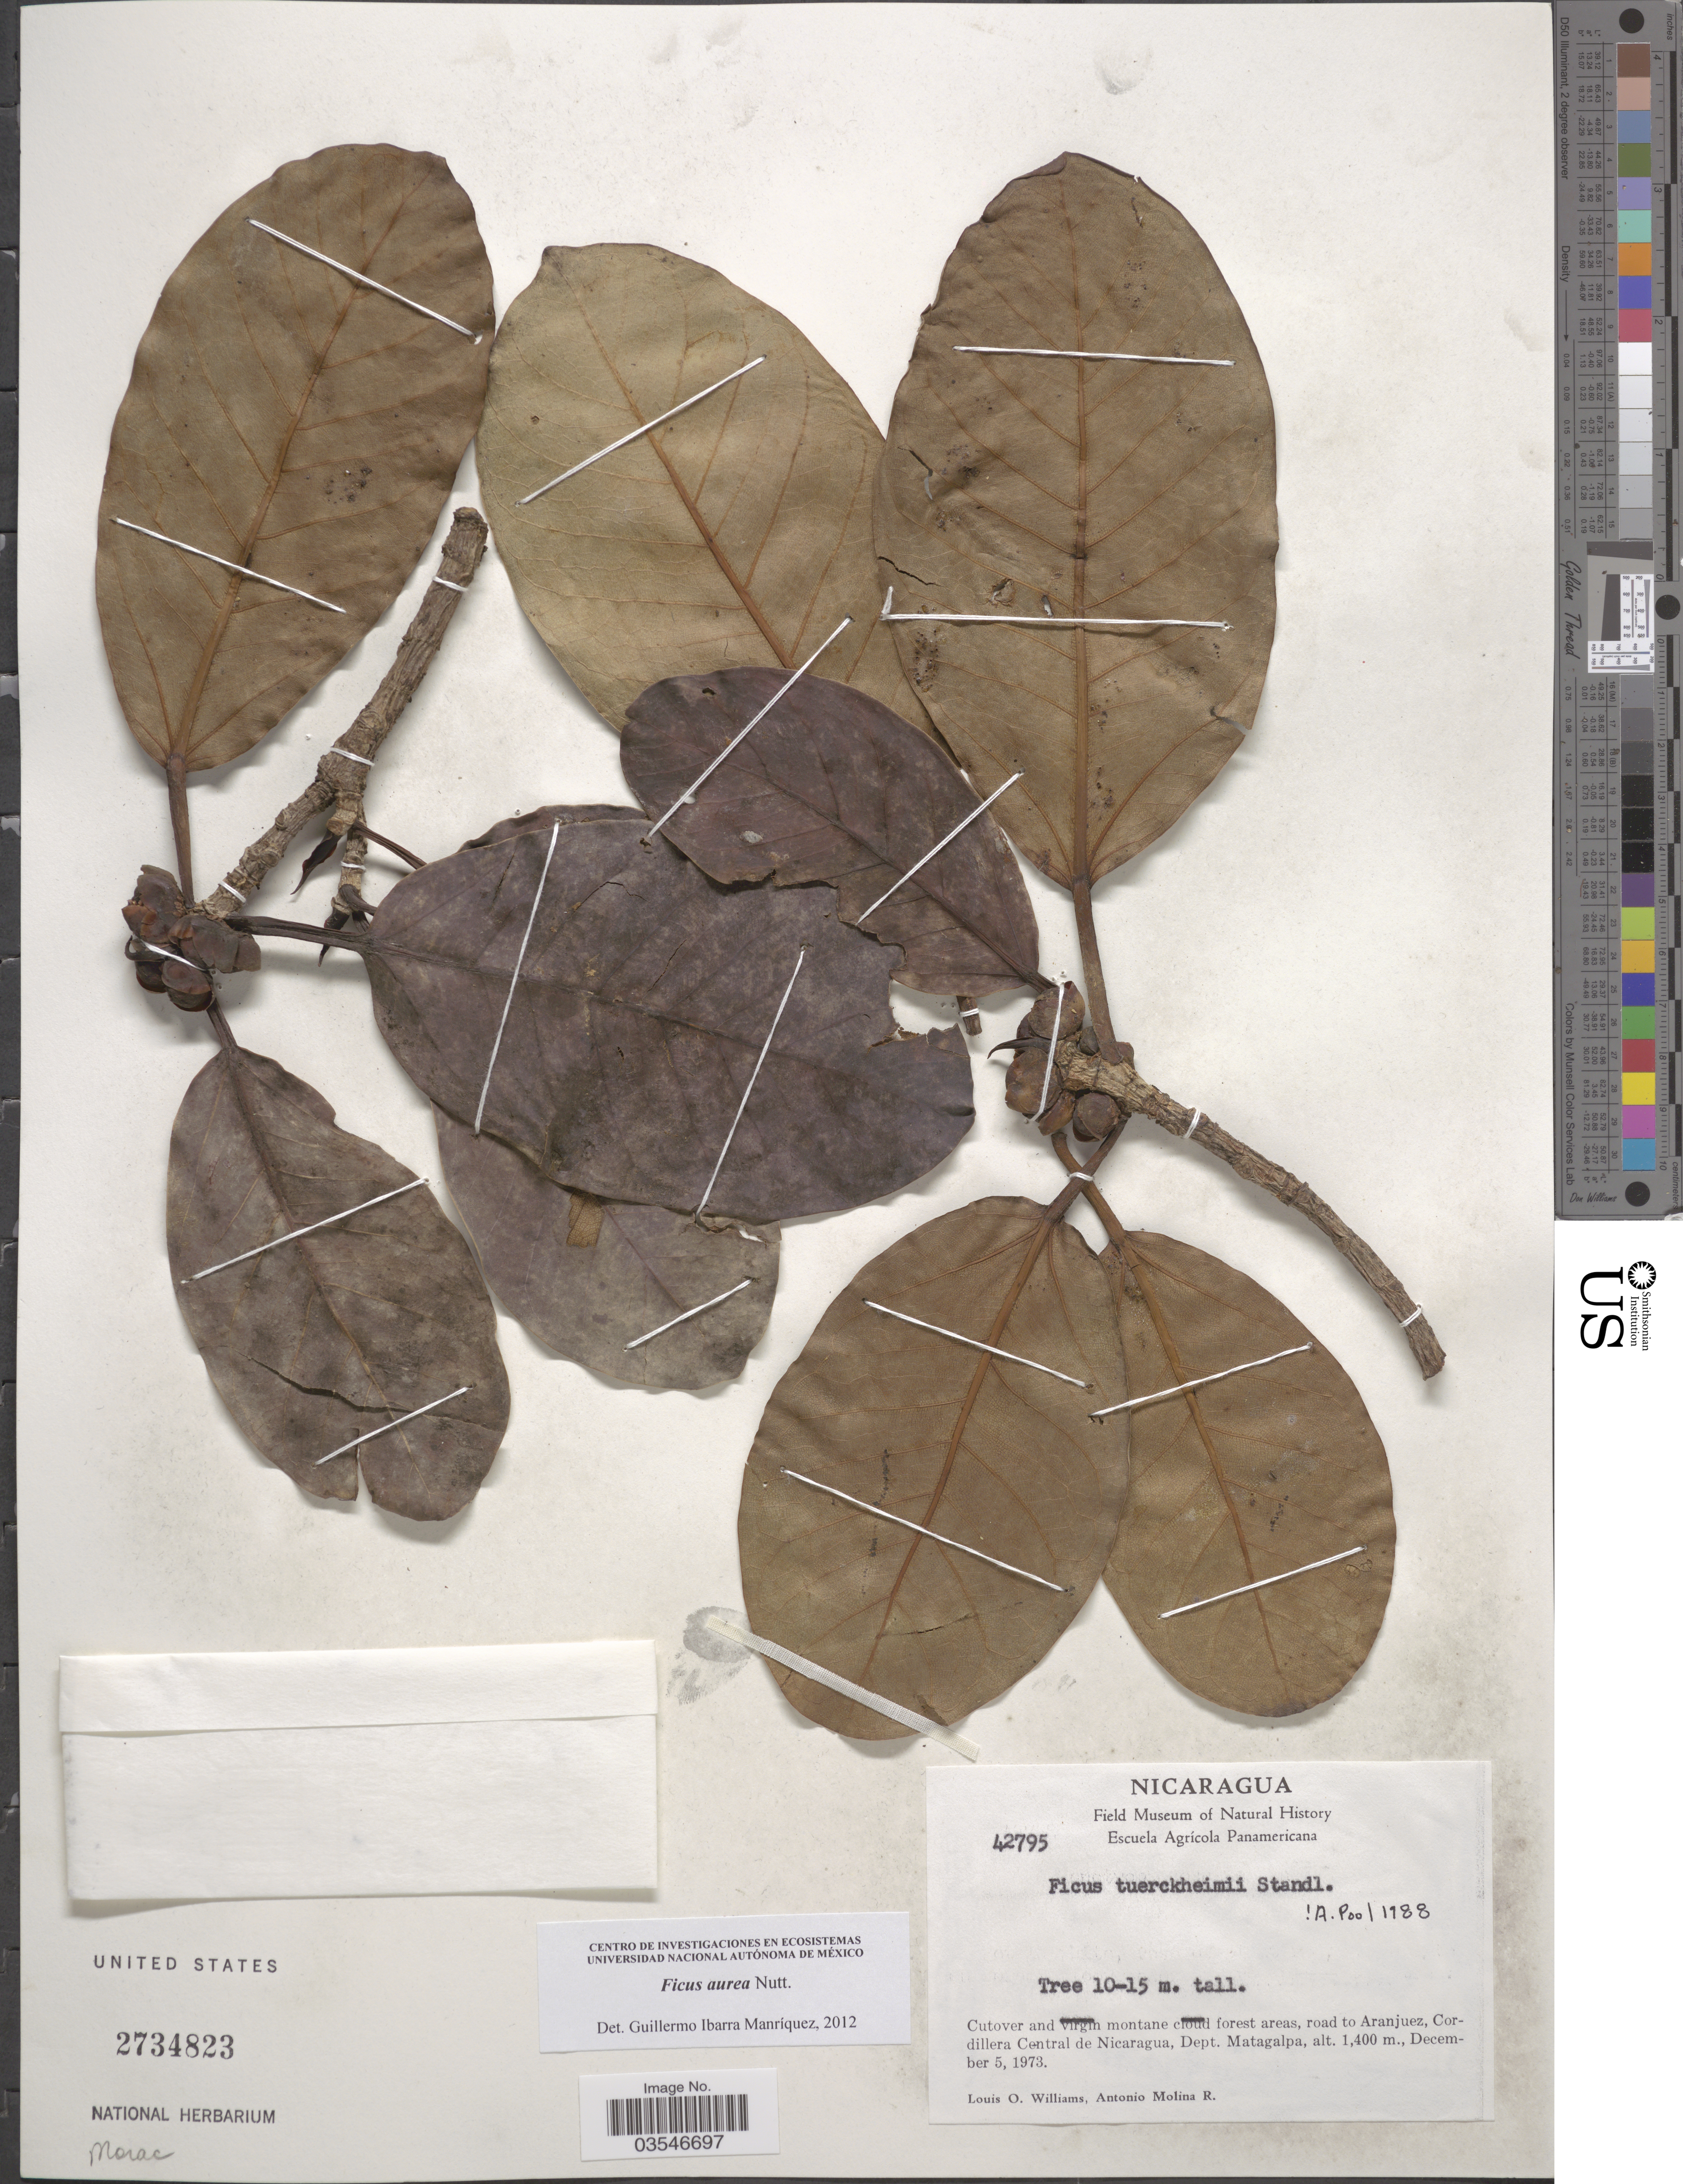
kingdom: Plantae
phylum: Tracheophyta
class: Magnoliopsida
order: Rosales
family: Moraceae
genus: Ficus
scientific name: Ficus aurea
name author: Nutt.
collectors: L. O. Williams & A. Molina R.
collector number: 42795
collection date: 1973-12-05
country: Nicaragua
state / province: Matagalpa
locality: Road to Aranjuez, Cordillera Central de Nicaragua, Dept. Matagalpa.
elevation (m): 1400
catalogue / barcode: US 2734823